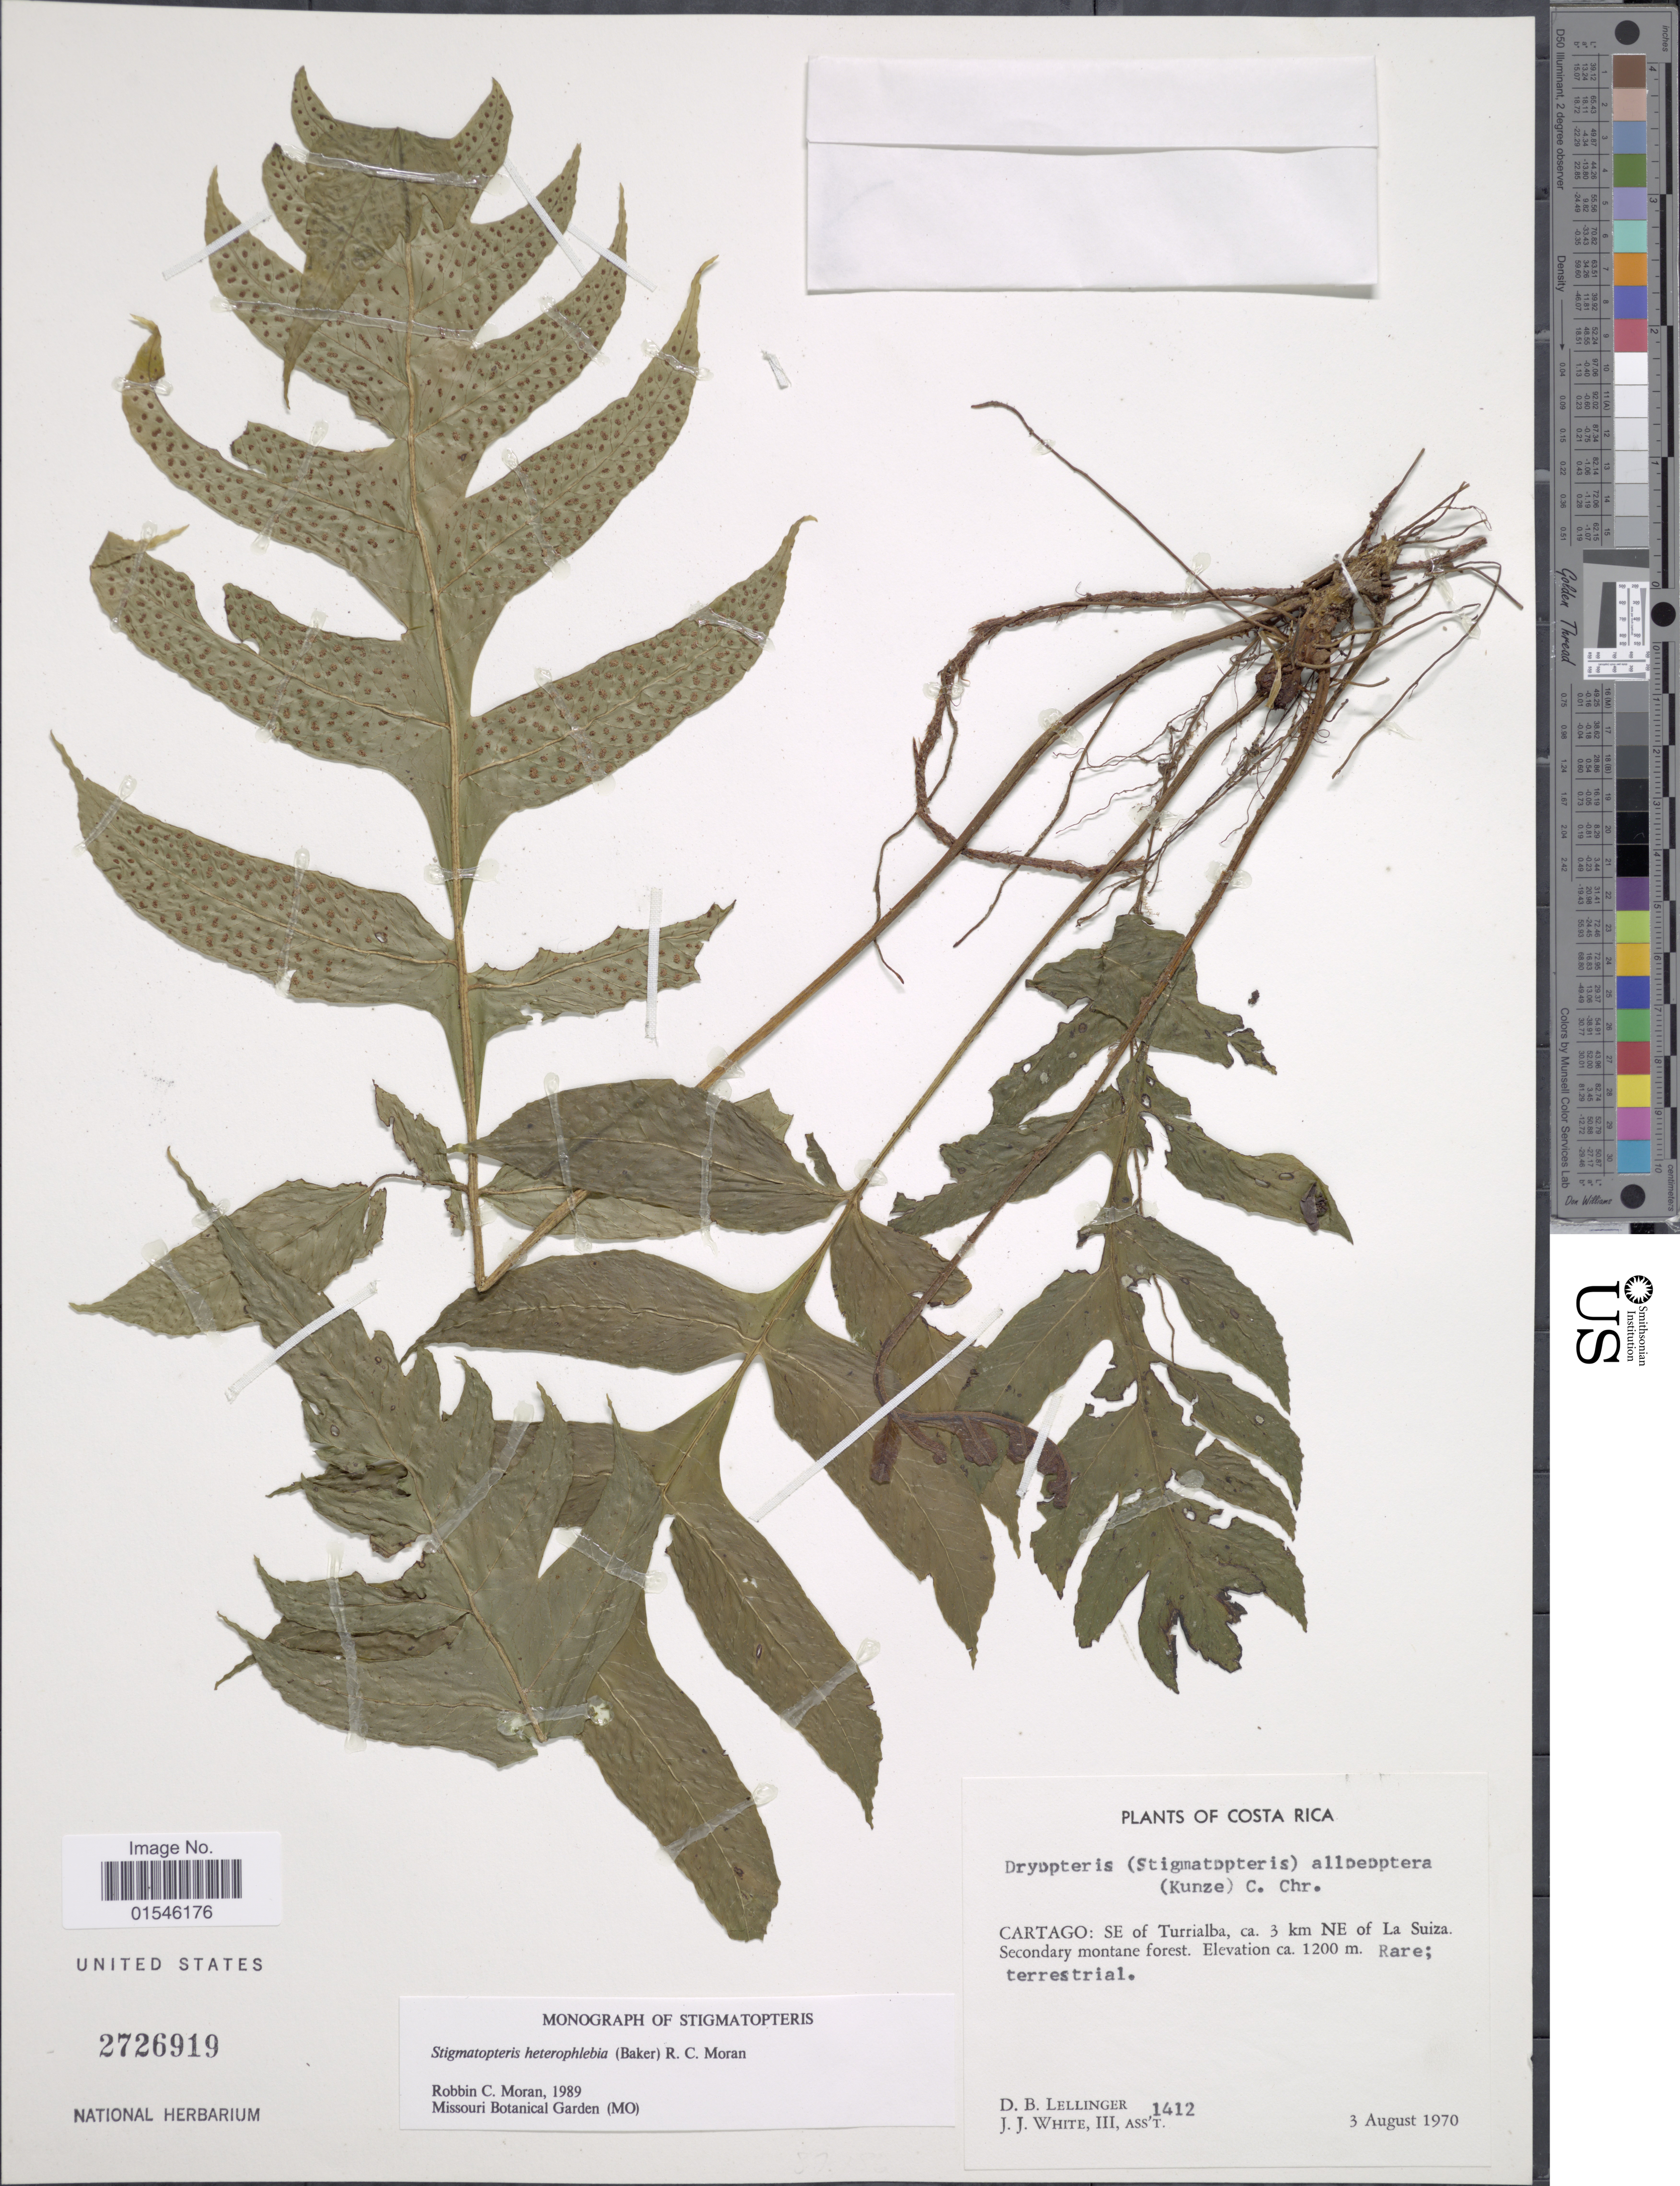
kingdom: Plantae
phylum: Tracheophyta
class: Polypodiopsida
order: Polypodiales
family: Dryopteridaceae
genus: Stigmatopteris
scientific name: Stigmatopteris heterophlebia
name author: (Baker) R.C. Moran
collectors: D. B. Lellinger & J. J. White III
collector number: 1412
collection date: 1970-08-03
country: Costa Rica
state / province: Cartago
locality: SE of Turrialba, ca. 3 km NE of La Suiza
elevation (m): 1200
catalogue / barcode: US 2726919